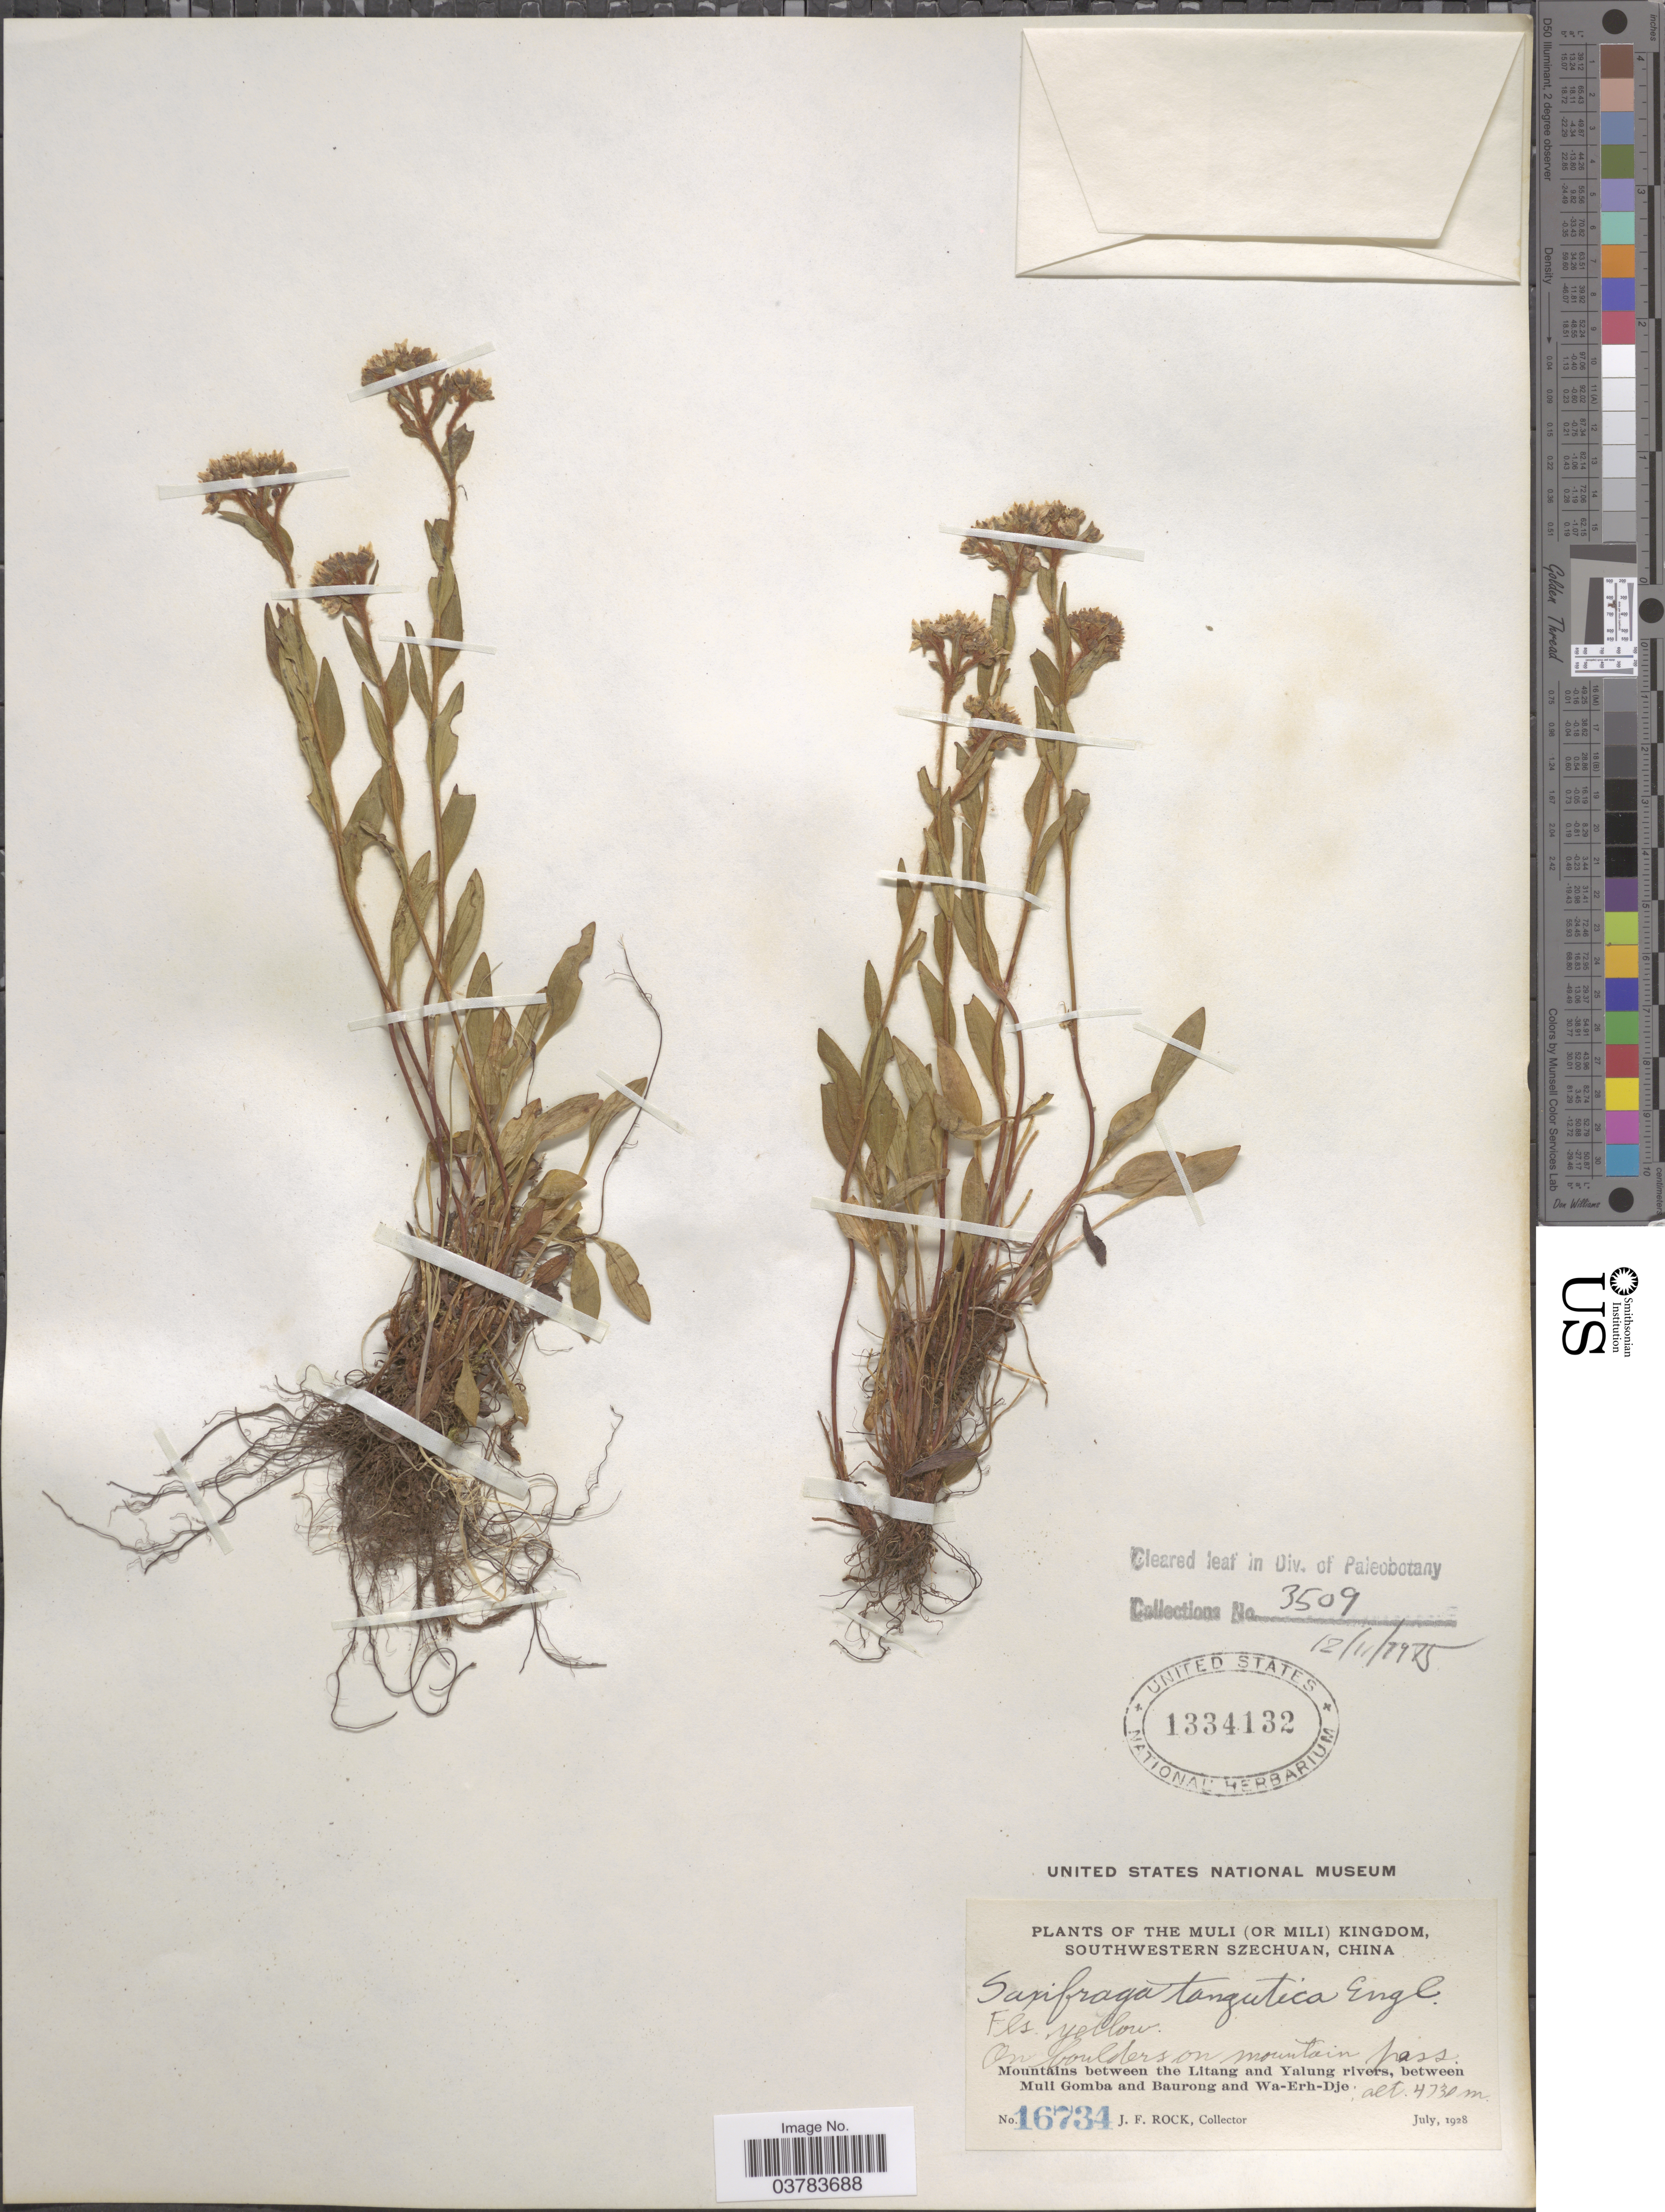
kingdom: Plantae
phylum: Tracheophyta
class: Magnoliopsida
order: Saxifragales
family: Saxifragaceae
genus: Saxifraga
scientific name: Saxifraga tangutica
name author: Engl.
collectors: J. Rock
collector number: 16734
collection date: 1928-07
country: China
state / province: Sichuan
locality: The Muli (or Mili) Kingdom, Southwestern Szechuan. On boulders on mountain pass. Mountains between the Litang and Yalung rivers, between Muli Gomba and Baurong and Wa-Erh-Dje.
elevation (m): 4730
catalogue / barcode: US 1334132